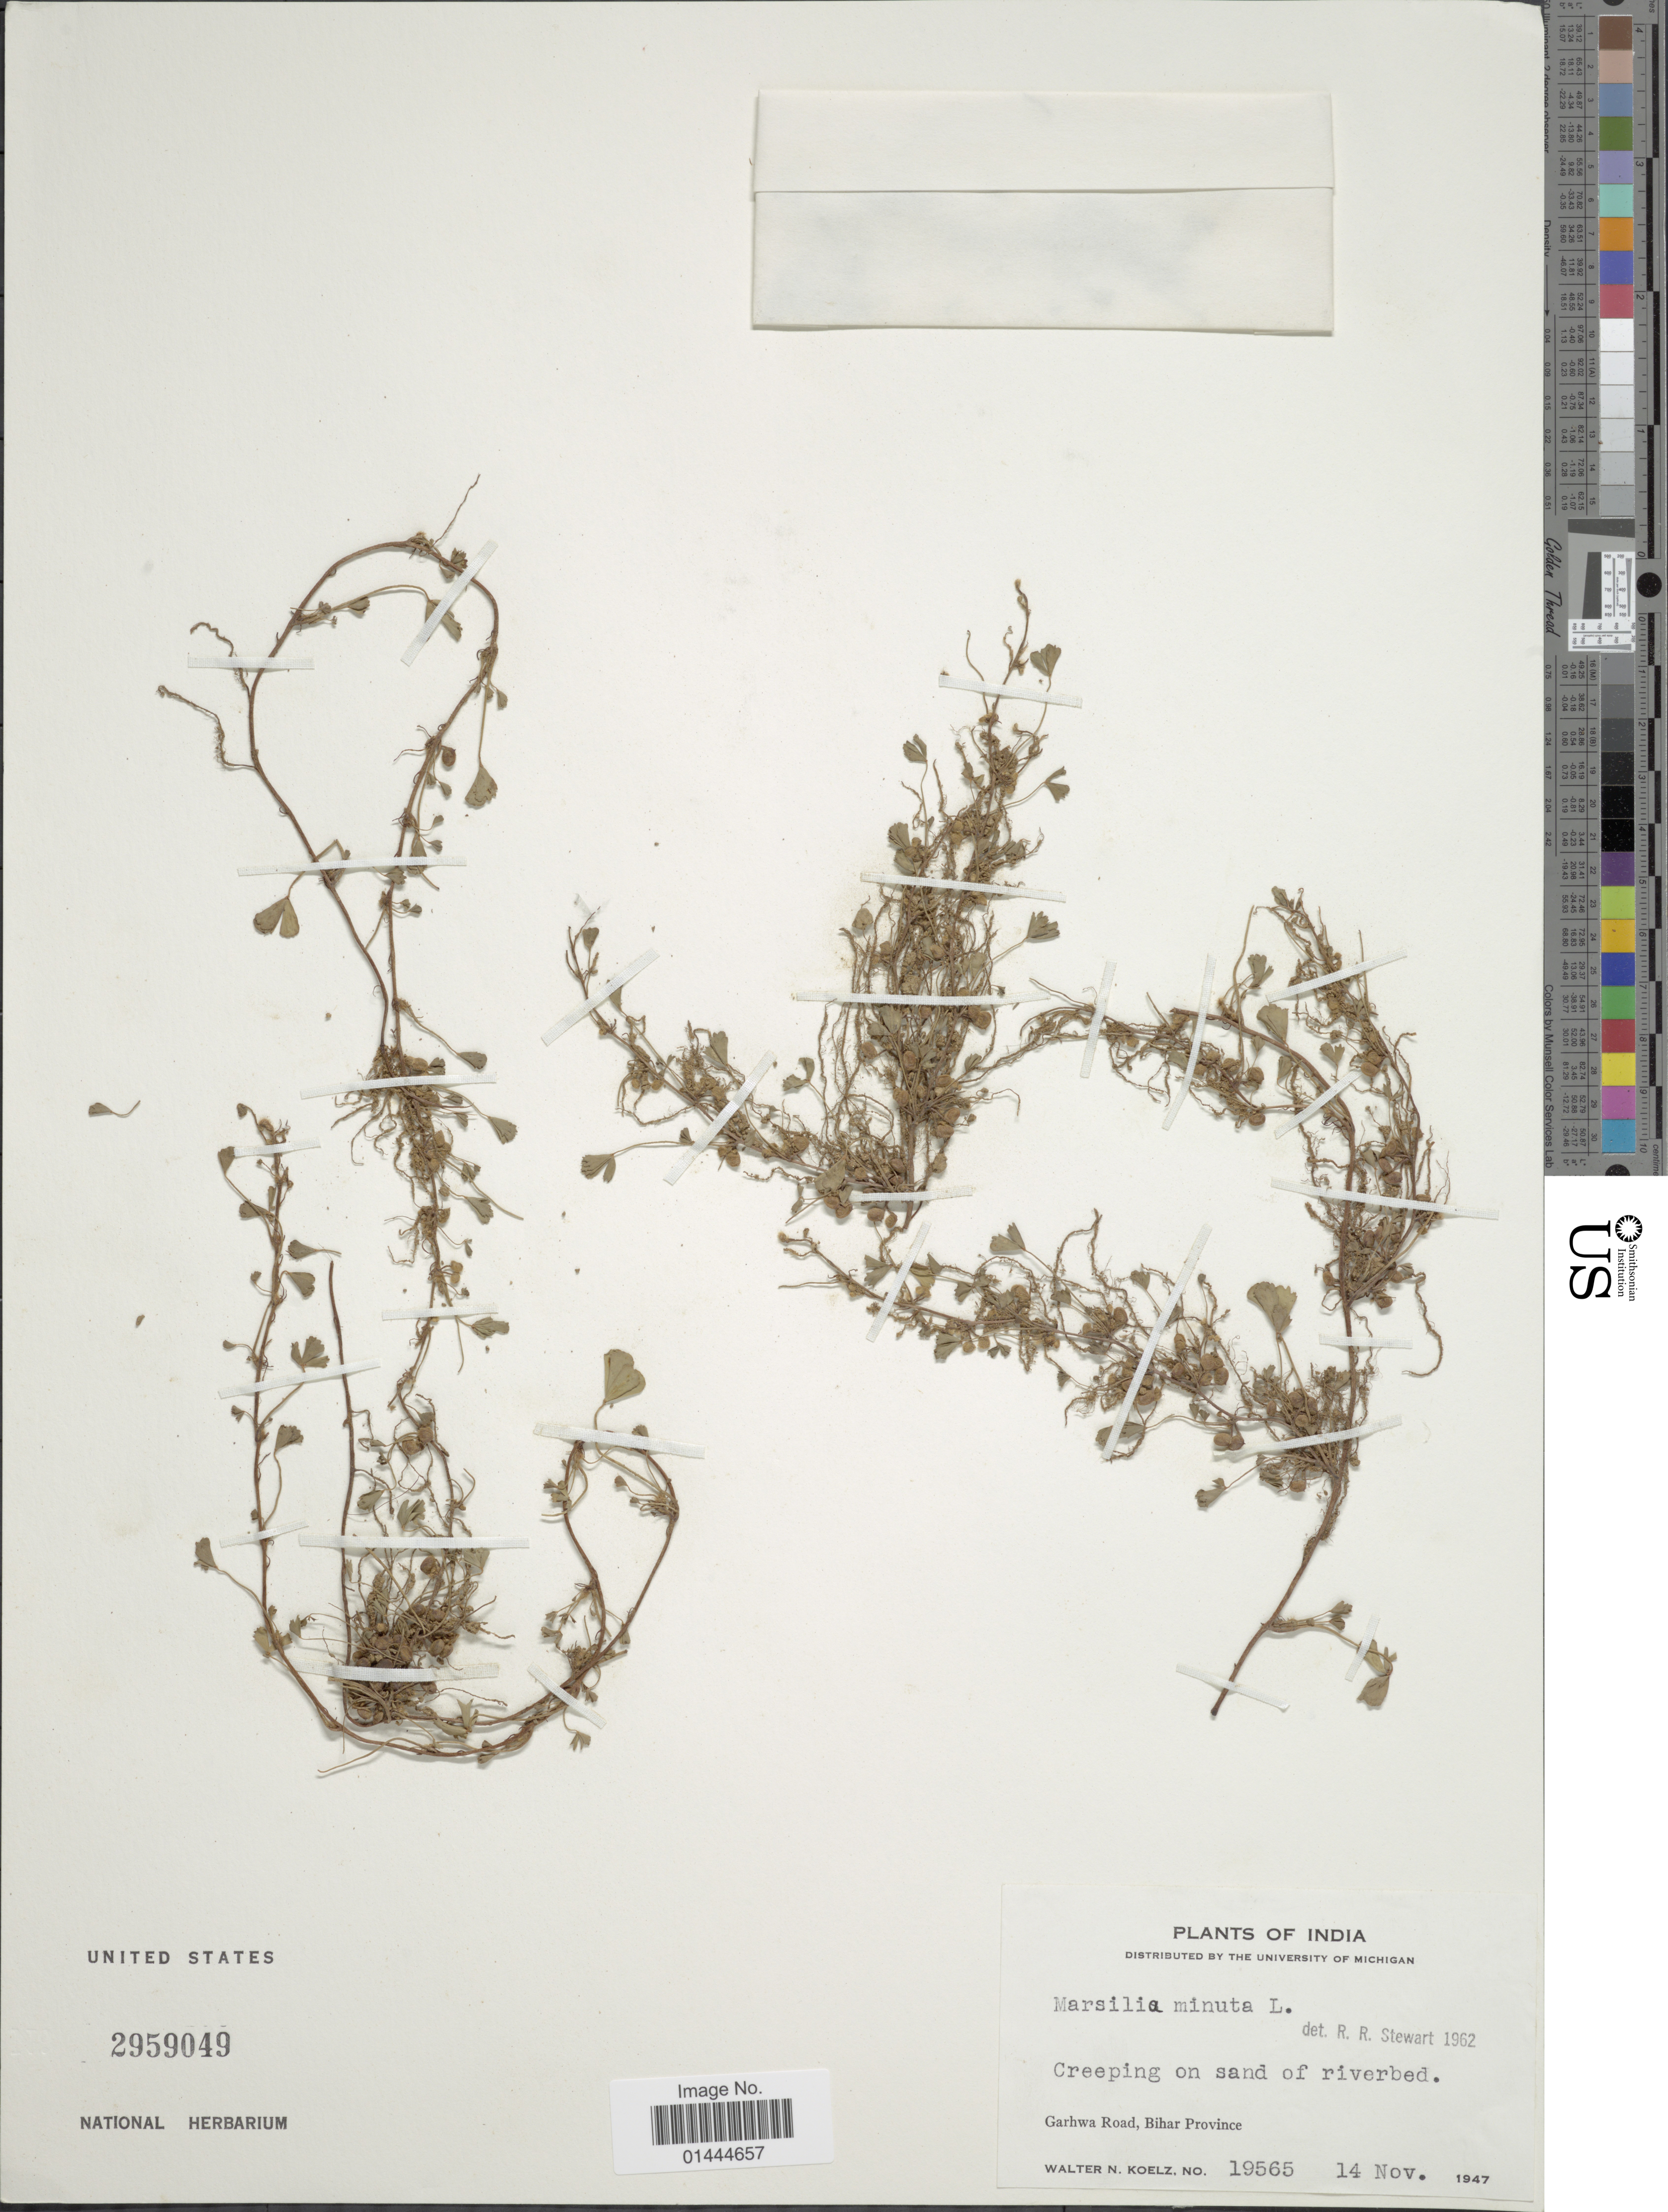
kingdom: Plantae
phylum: Tracheophyta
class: Polypodiopsida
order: Salviniales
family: Marsileaceae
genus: Marsilea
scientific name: Marsilea minuta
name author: L.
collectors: W. N. Koelz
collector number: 19565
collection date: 1947-11-14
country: India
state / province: Bihar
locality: Garhwa Road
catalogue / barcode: US 2959049